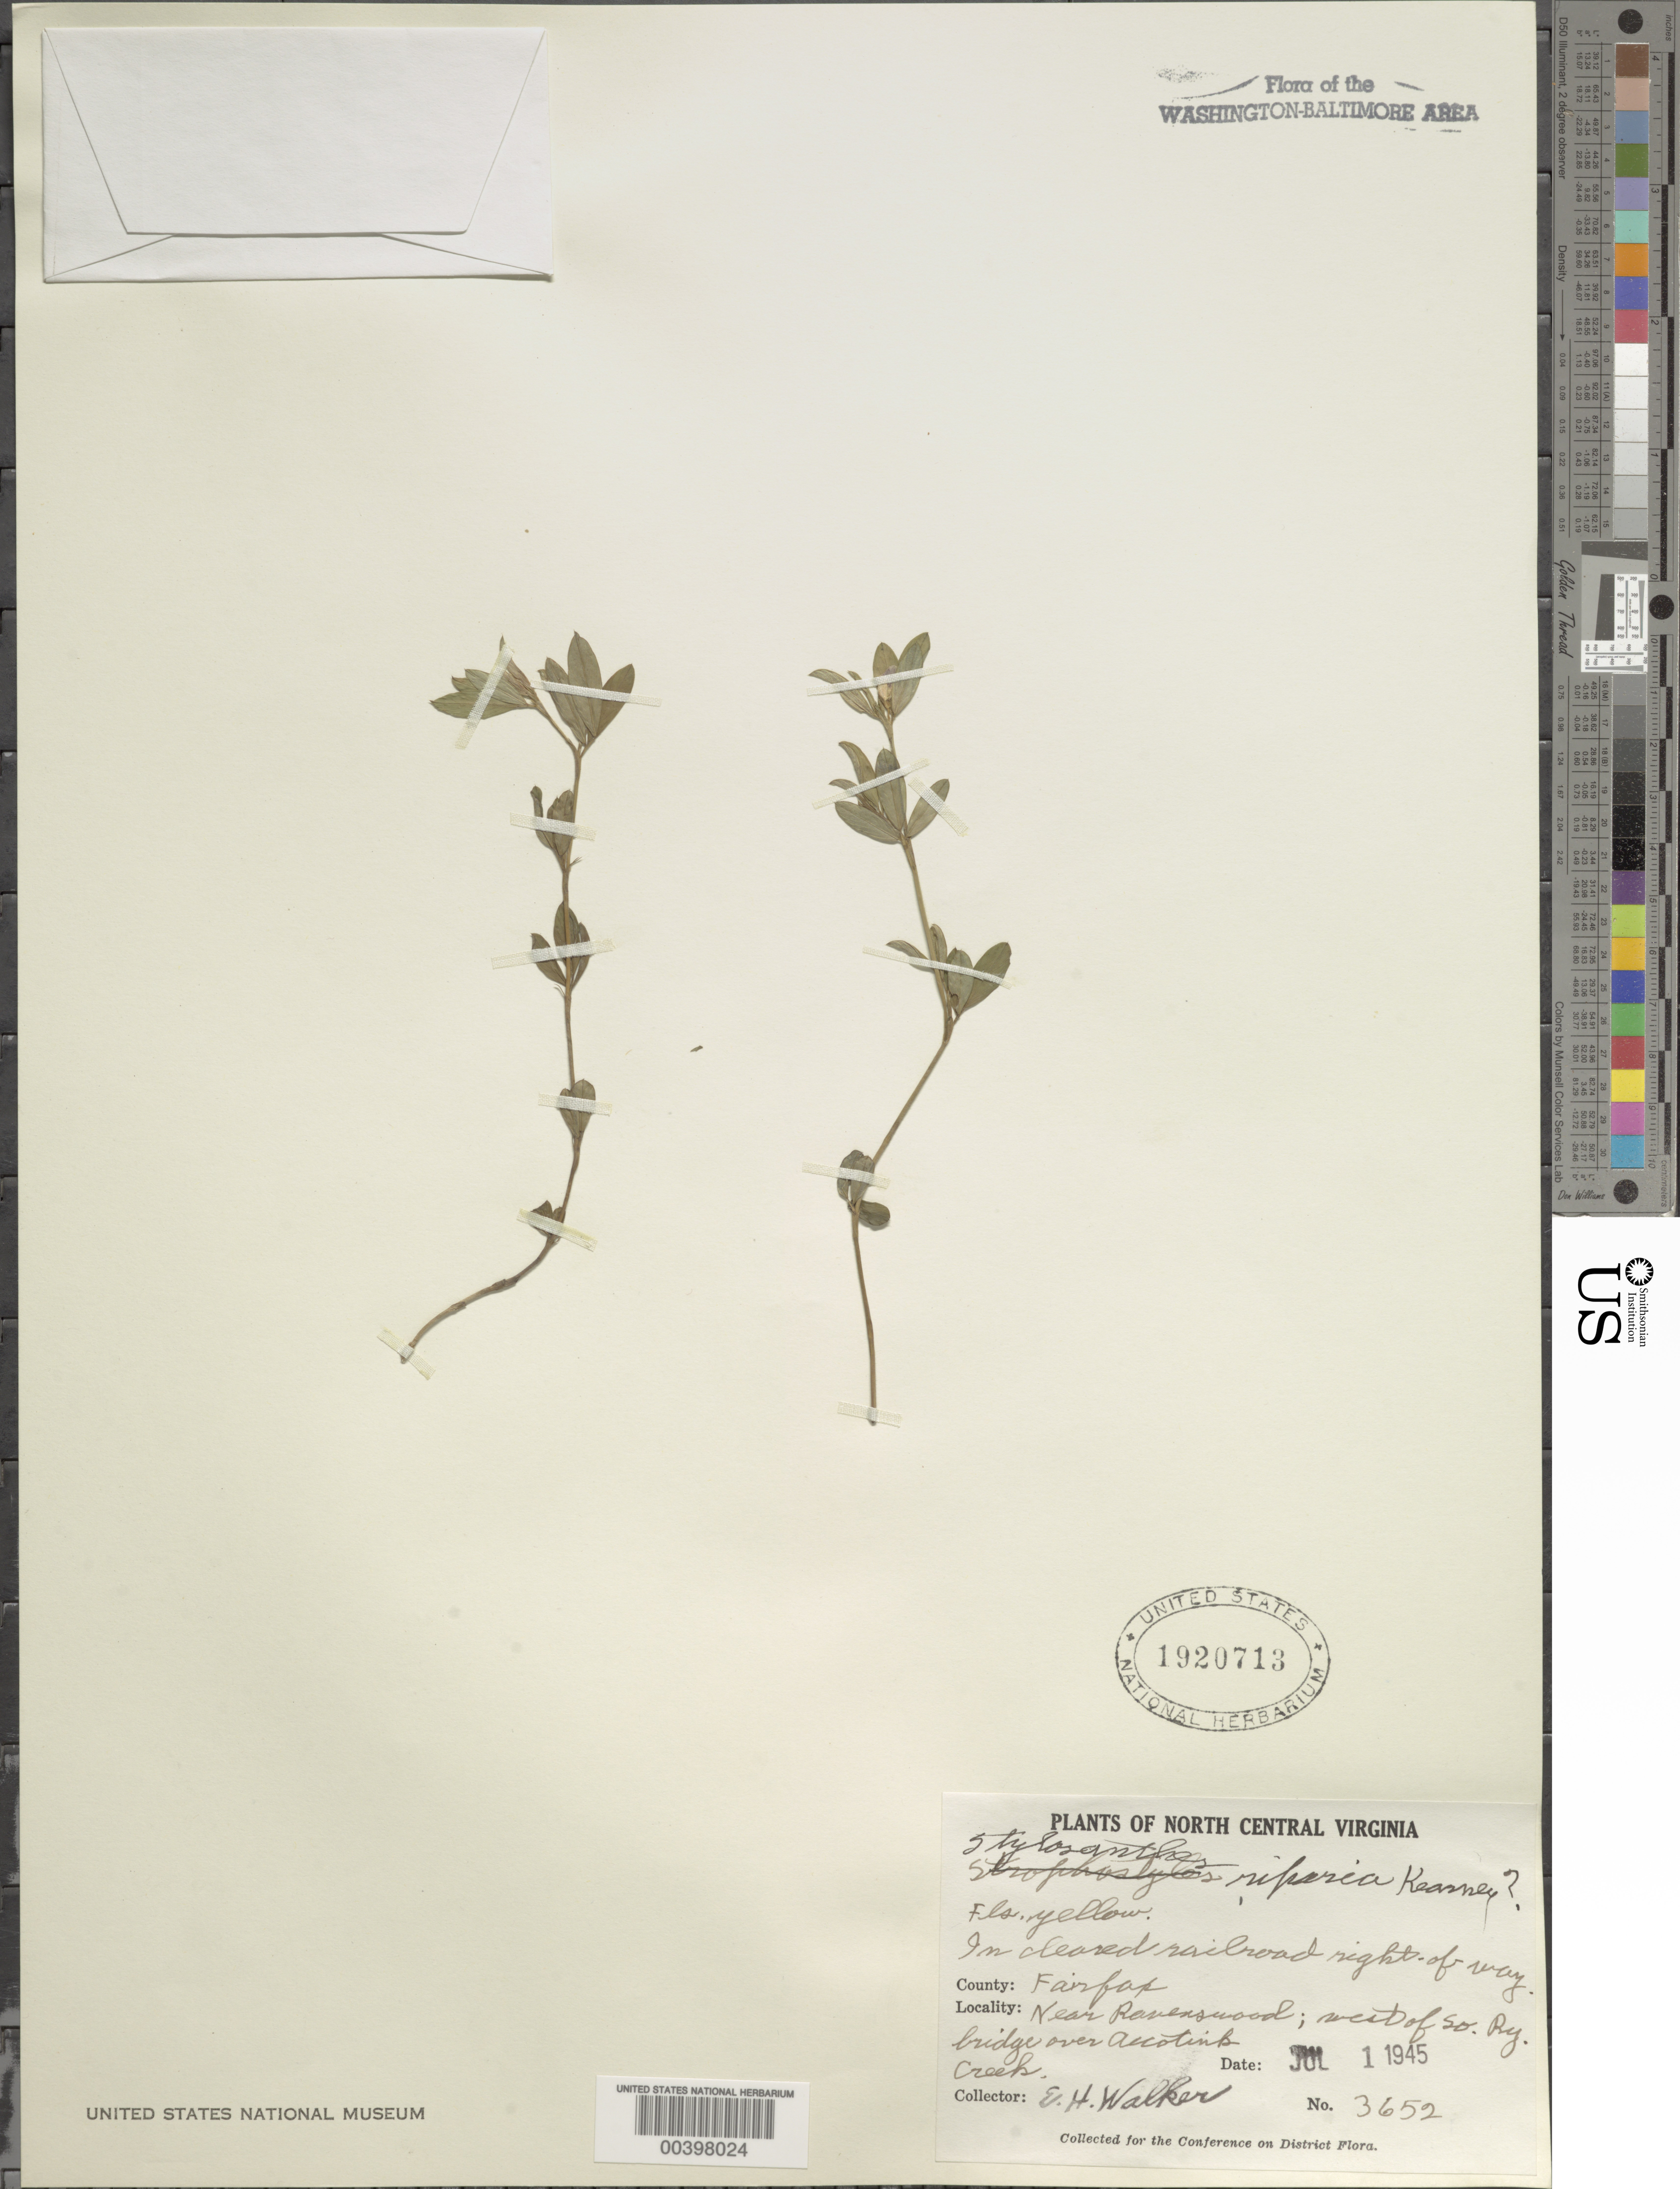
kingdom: Plantae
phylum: Tracheophyta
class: Magnoliopsida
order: Fabales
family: Fabaceae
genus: Stylosanthes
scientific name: Stylosanthes biflora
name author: (L.) Britton et al.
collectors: E. H. Walker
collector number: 3652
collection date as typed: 01 Jul 1945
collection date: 1945-07-01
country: United States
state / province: Virginia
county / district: Fairfax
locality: Near Ravenswood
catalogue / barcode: US 1920713